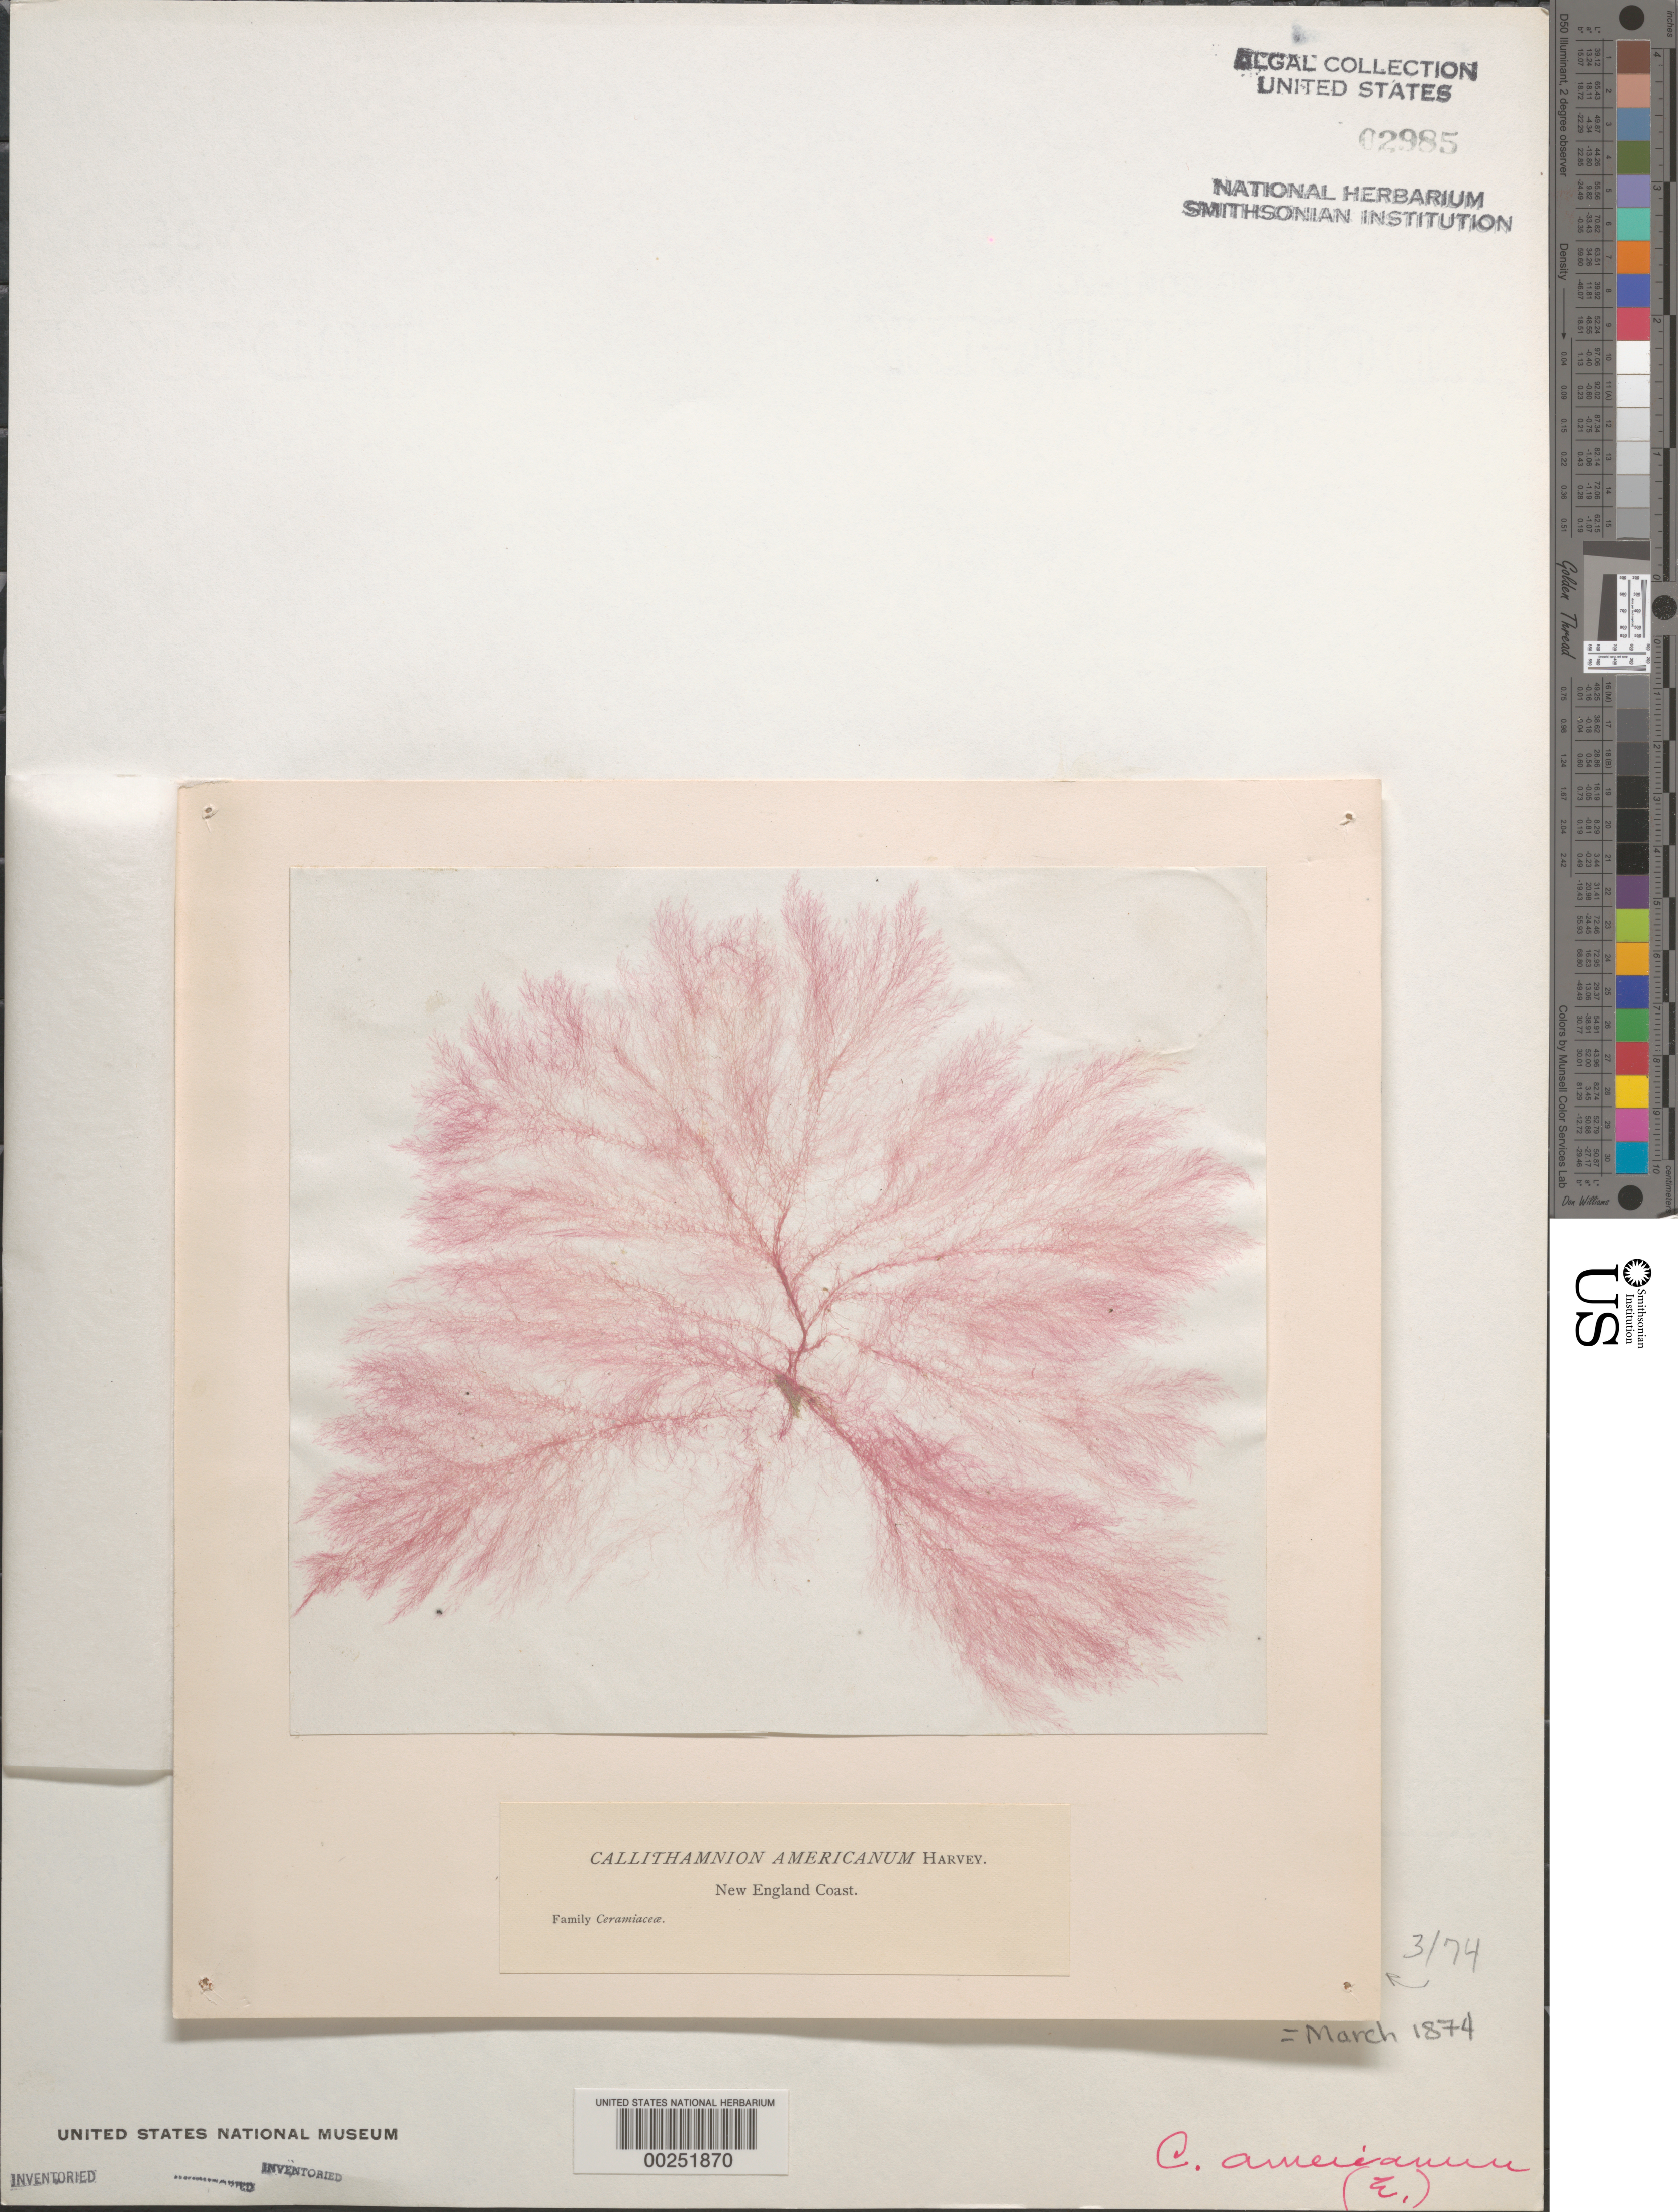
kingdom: Plantae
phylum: Rhodophyta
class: Florideophyceae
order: Ceramiales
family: Ceramiaceae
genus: Scagelia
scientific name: Scagelia americana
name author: (Harv.) A. Athanasiadis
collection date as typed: Mar 1874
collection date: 1874-03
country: United States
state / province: New England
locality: Coast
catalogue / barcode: US 2985